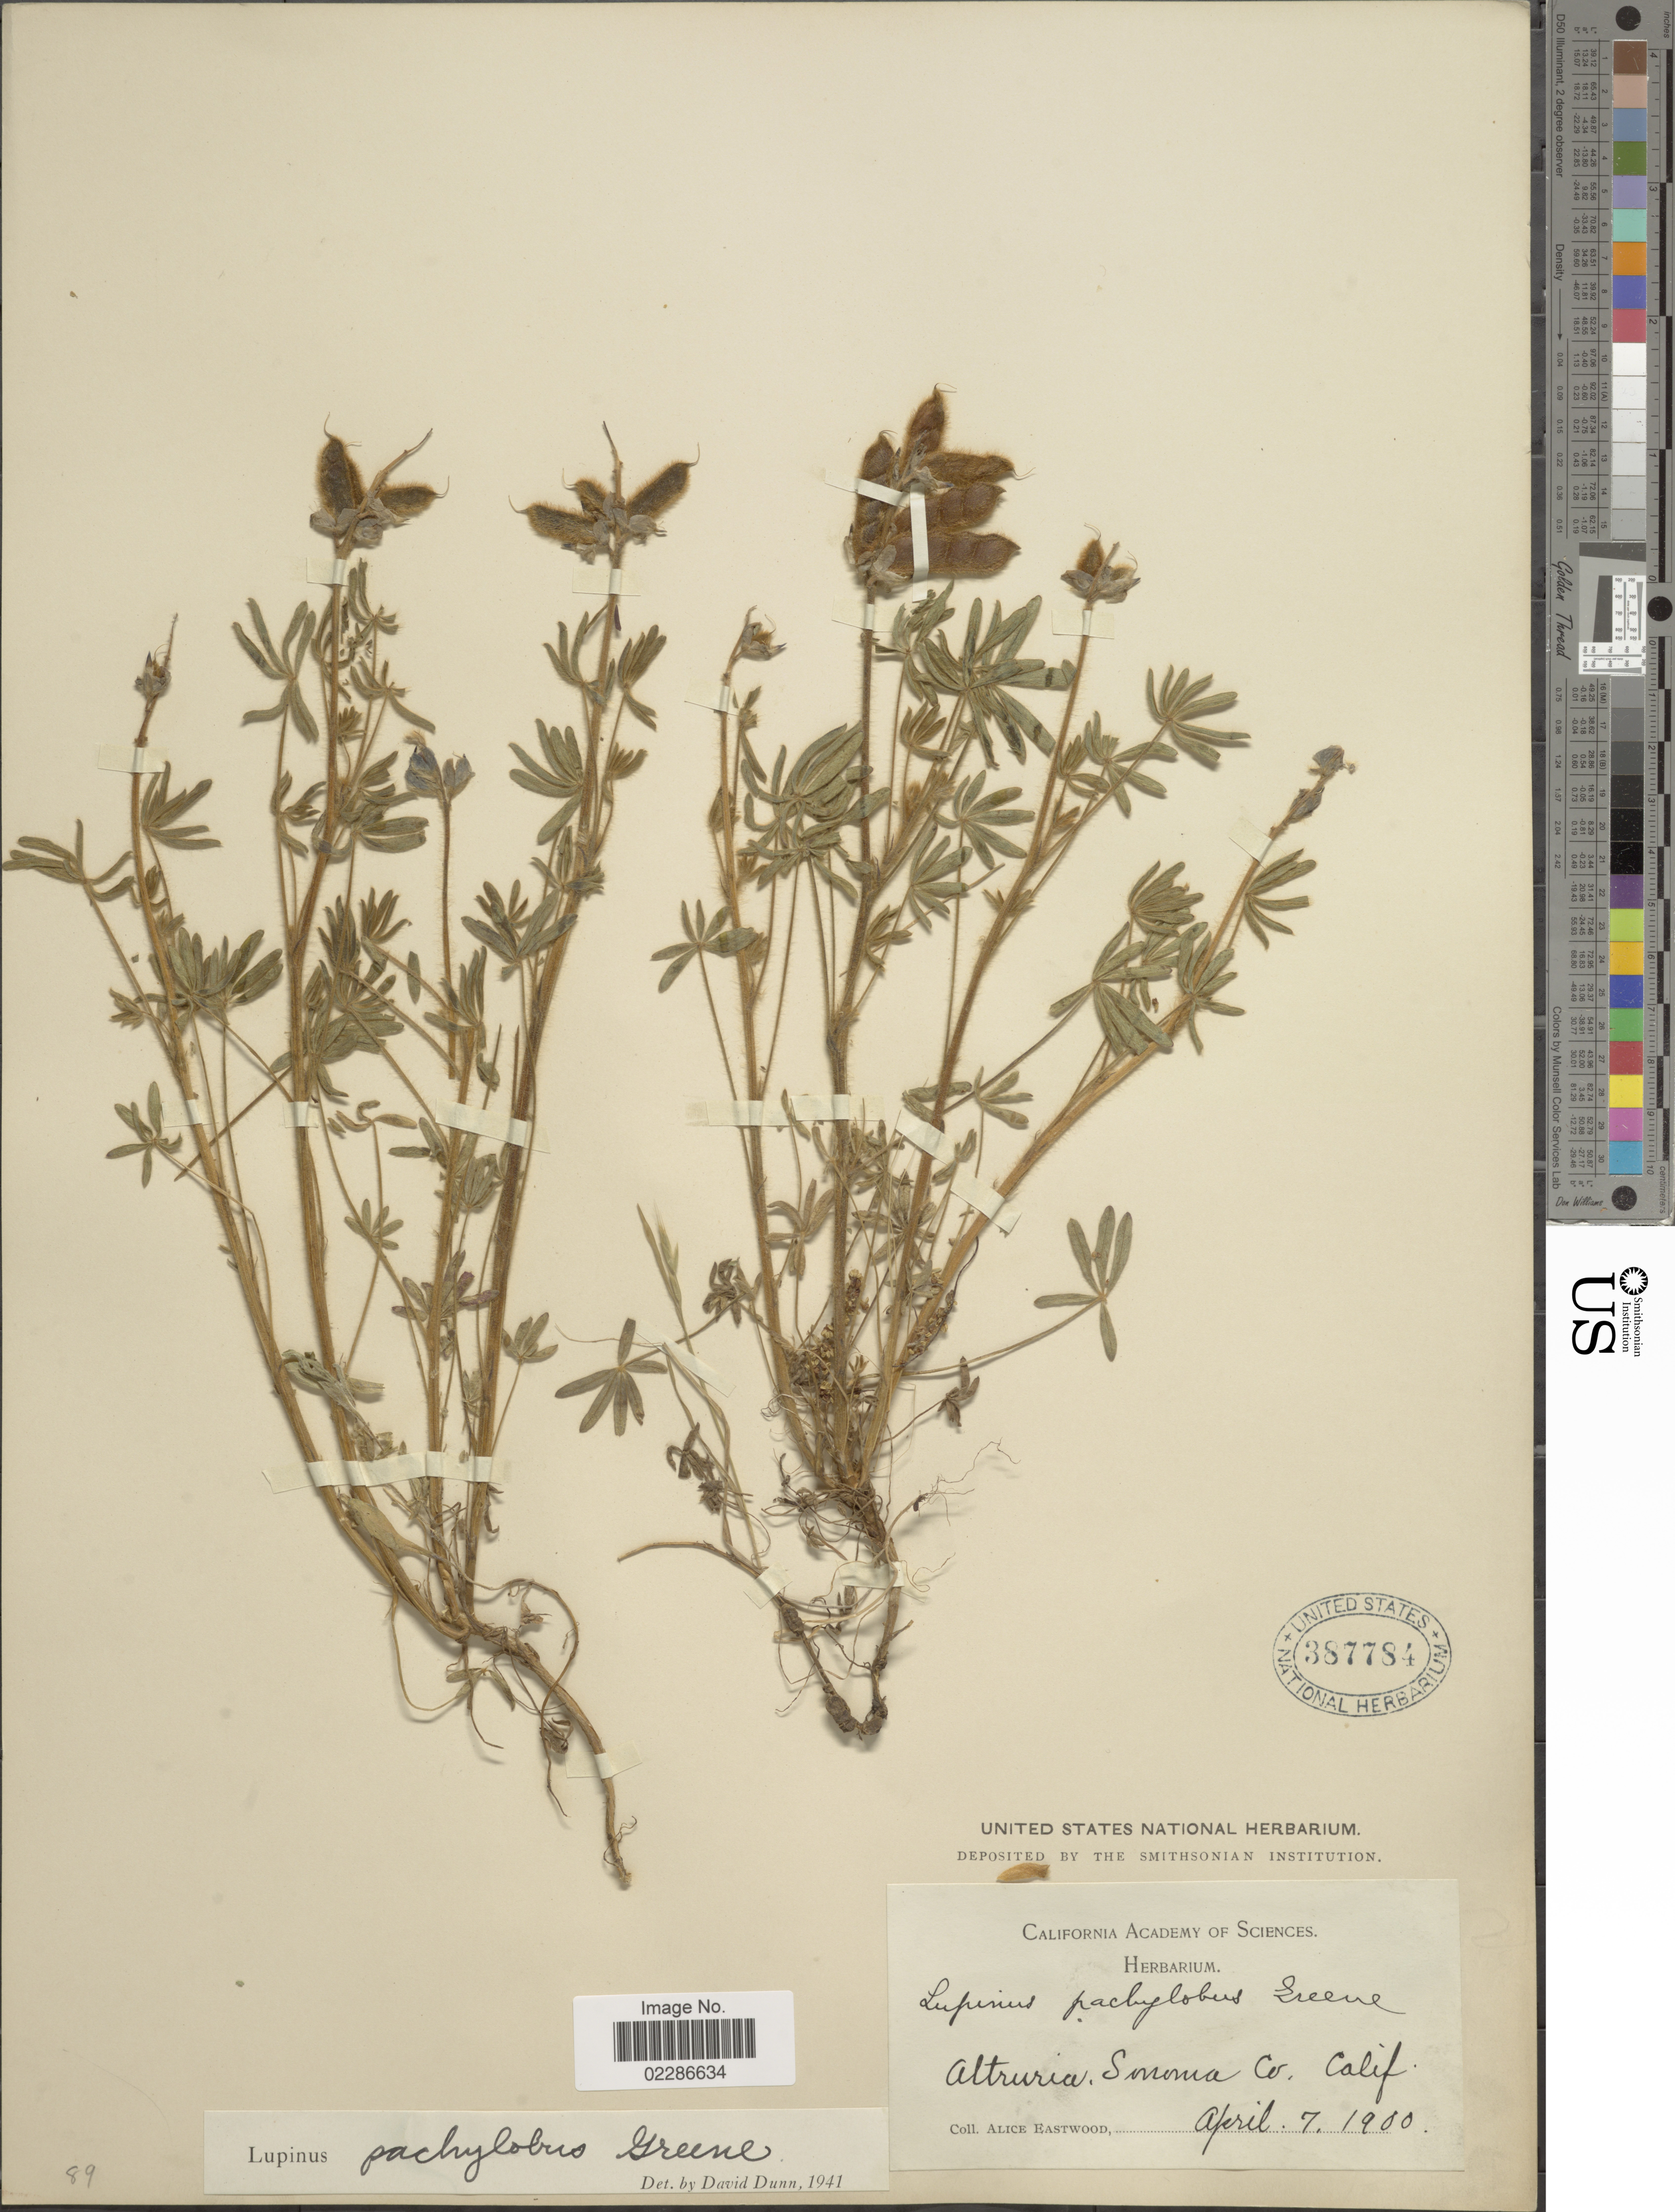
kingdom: Plantae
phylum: Tracheophyta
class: Magnoliopsida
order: Fabales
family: Fabaceae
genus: Lupinus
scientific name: Lupinus pachylobus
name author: Greene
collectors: A. Eastwood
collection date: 1900-04-07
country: United States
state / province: California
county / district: Sonoma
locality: Alturia, Sonoma co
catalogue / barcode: US 387784